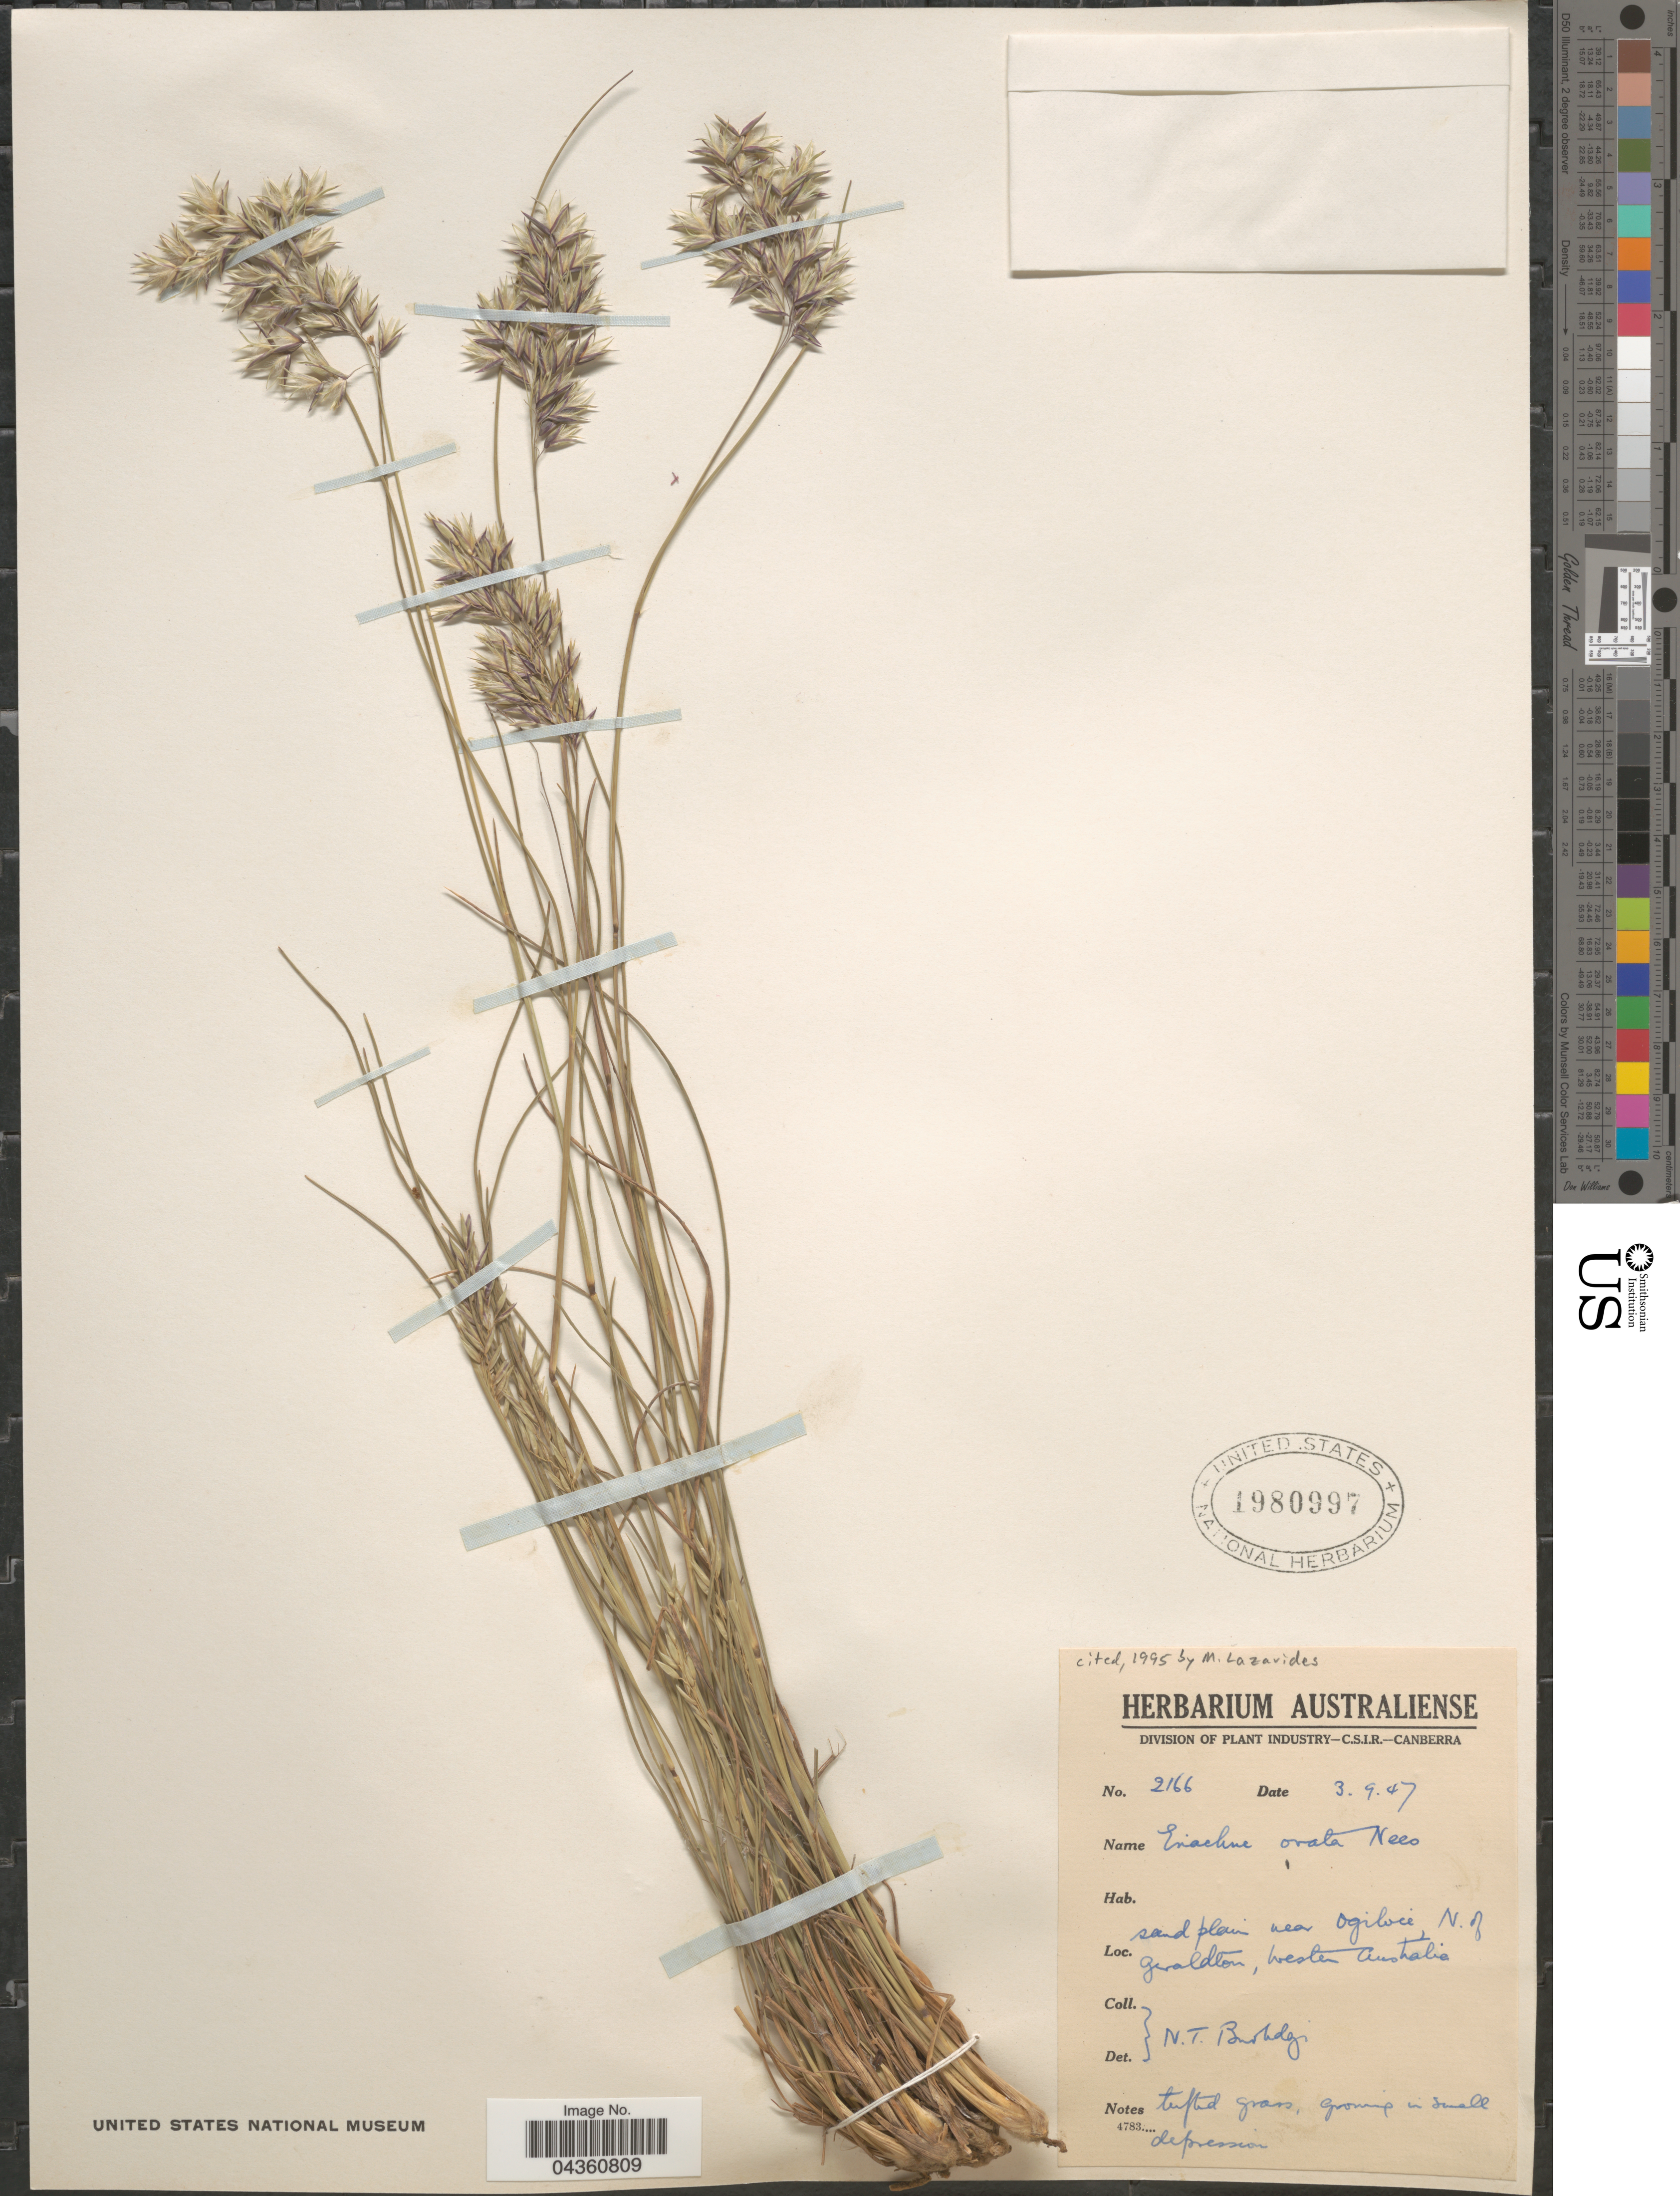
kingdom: Plantae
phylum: Tracheophyta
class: Liliopsida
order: Poales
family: Poaceae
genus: Eriachne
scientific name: Eriachne ovata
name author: Nees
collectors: N. T. Burbidge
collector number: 2166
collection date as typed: Transcribed d/m/y: 3/9/47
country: Australia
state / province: Western Australia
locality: Sand plain near Ogilvie N. of Geraldton.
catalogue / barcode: US 1980997